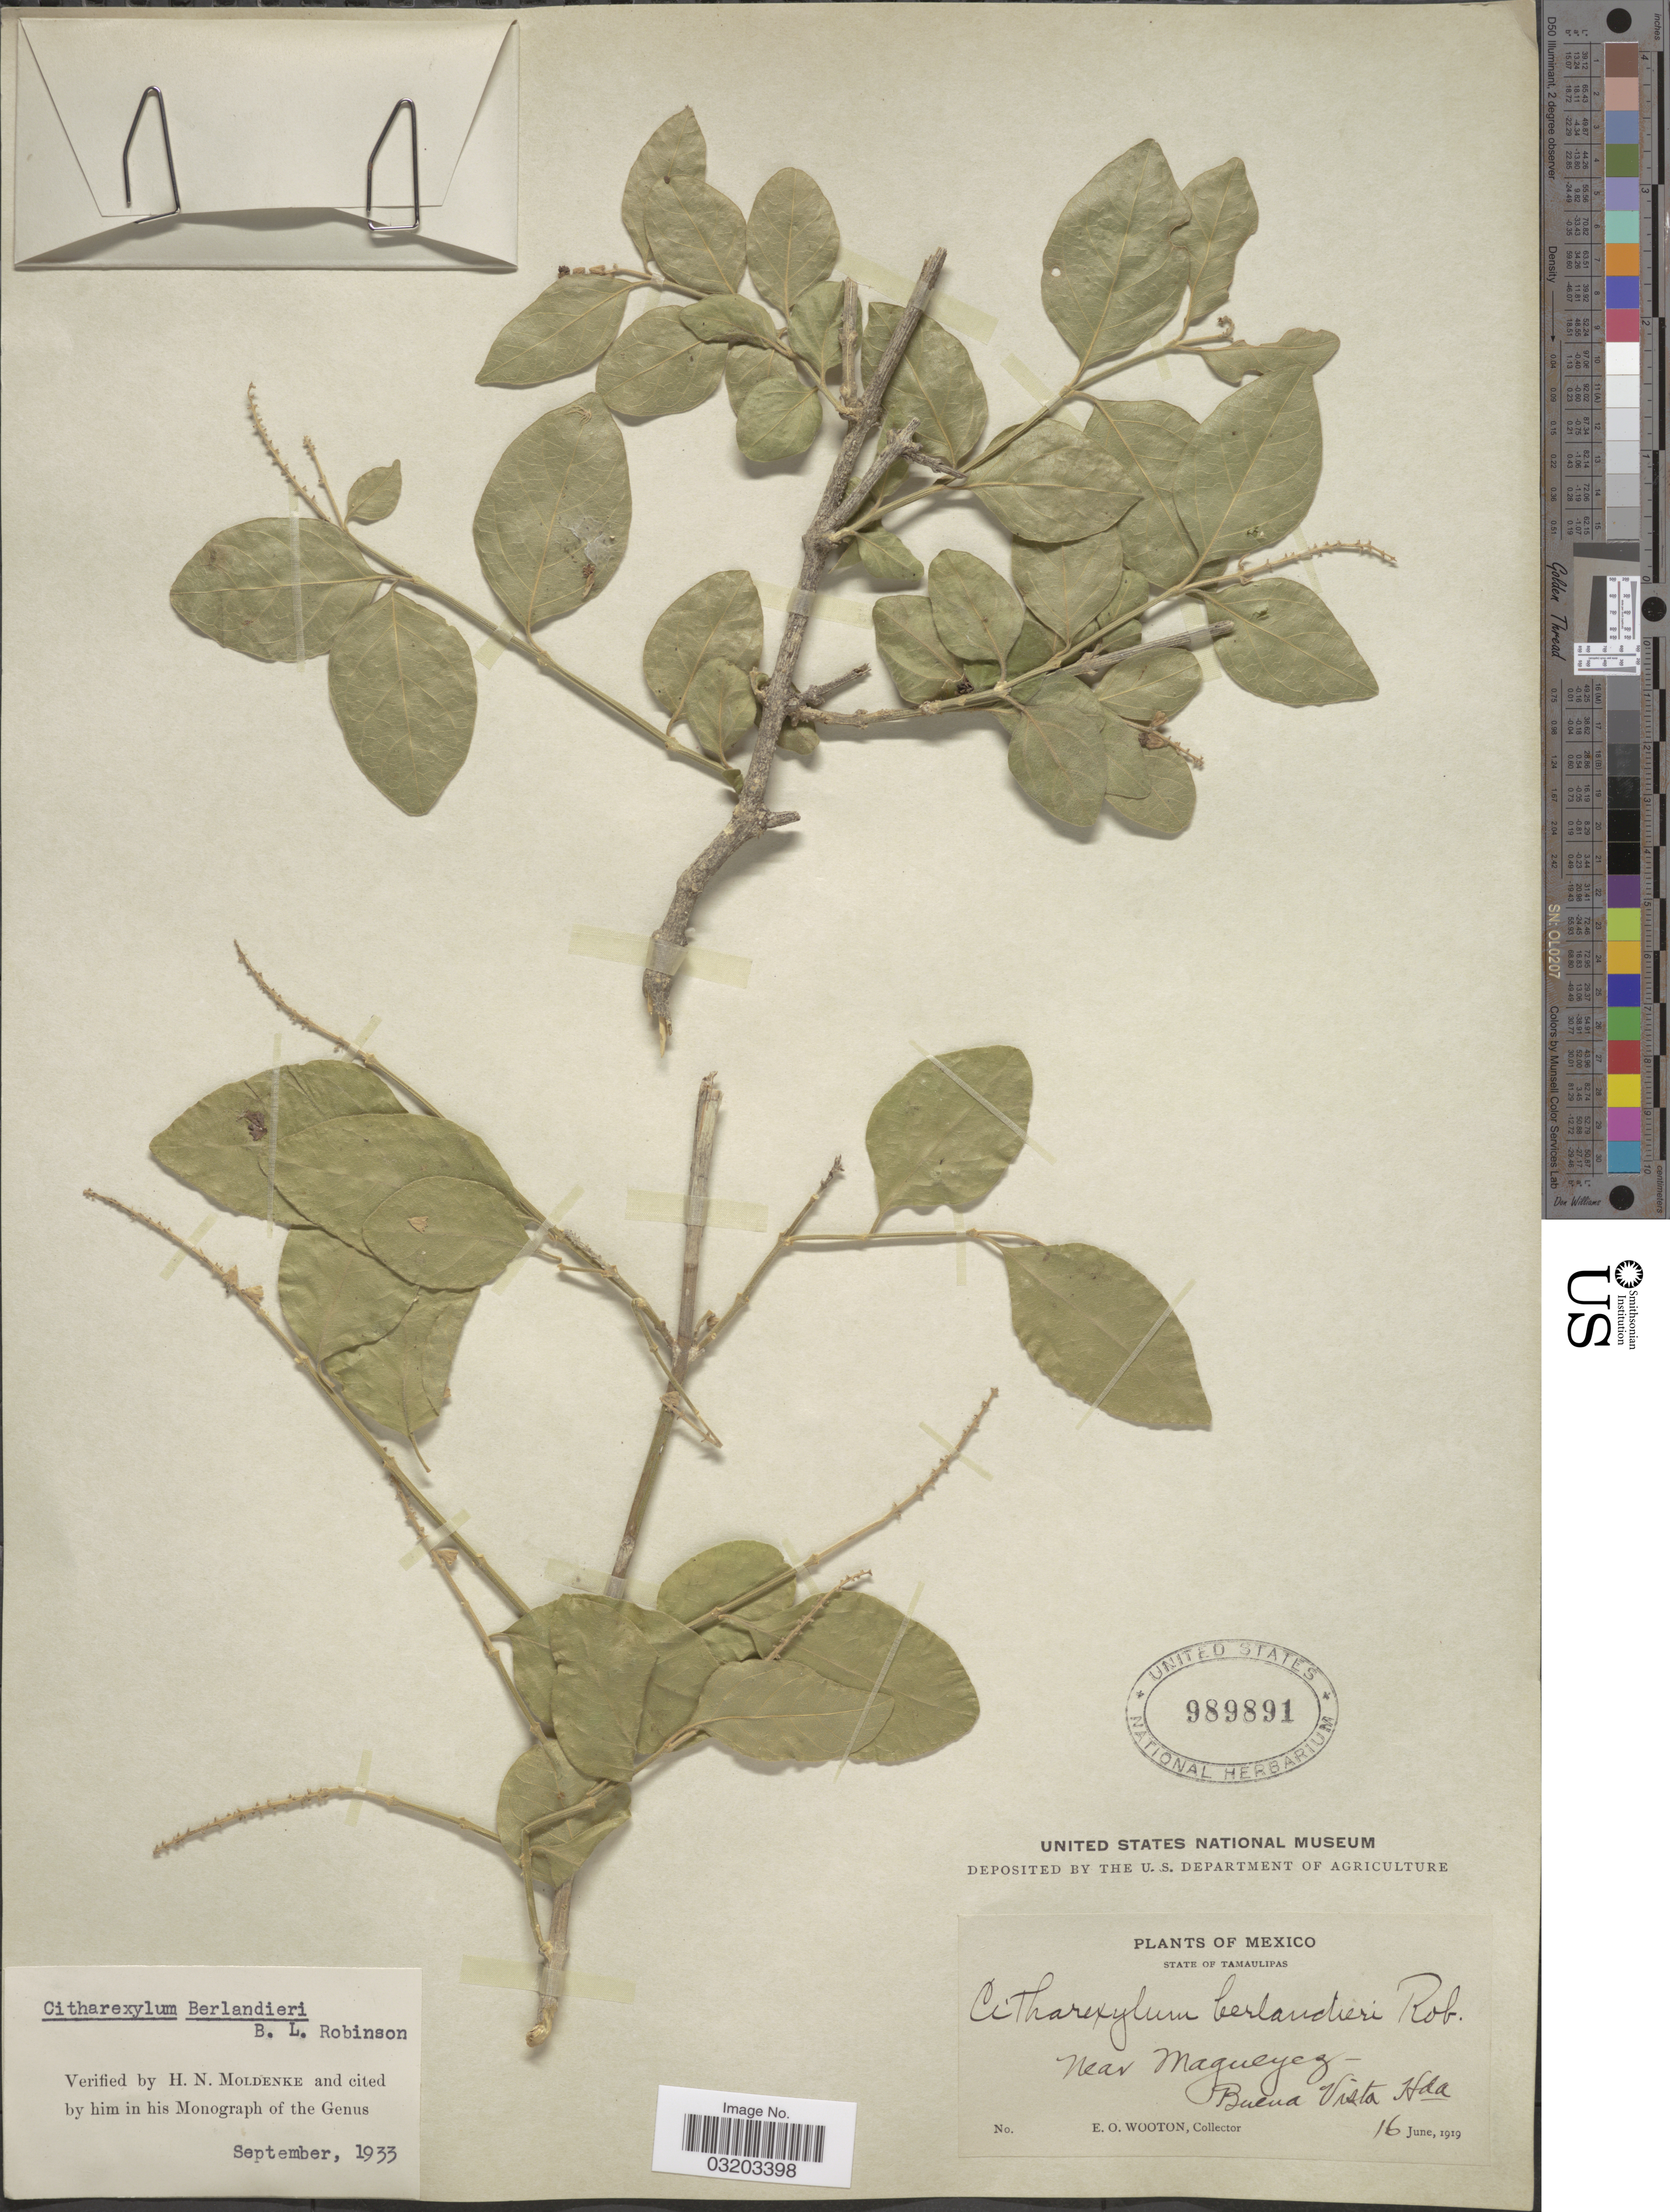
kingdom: Plantae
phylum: Tracheophyta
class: Magnoliopsida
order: Lamiales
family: Verbenaceae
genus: Citharexylum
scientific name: Citharexylum berlandieri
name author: B.L. Rob.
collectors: E. O. Wooton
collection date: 1919-06-16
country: Mexico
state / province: Tamaulipas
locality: Near Magueyez- Buena Vista Hda.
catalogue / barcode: US 989891